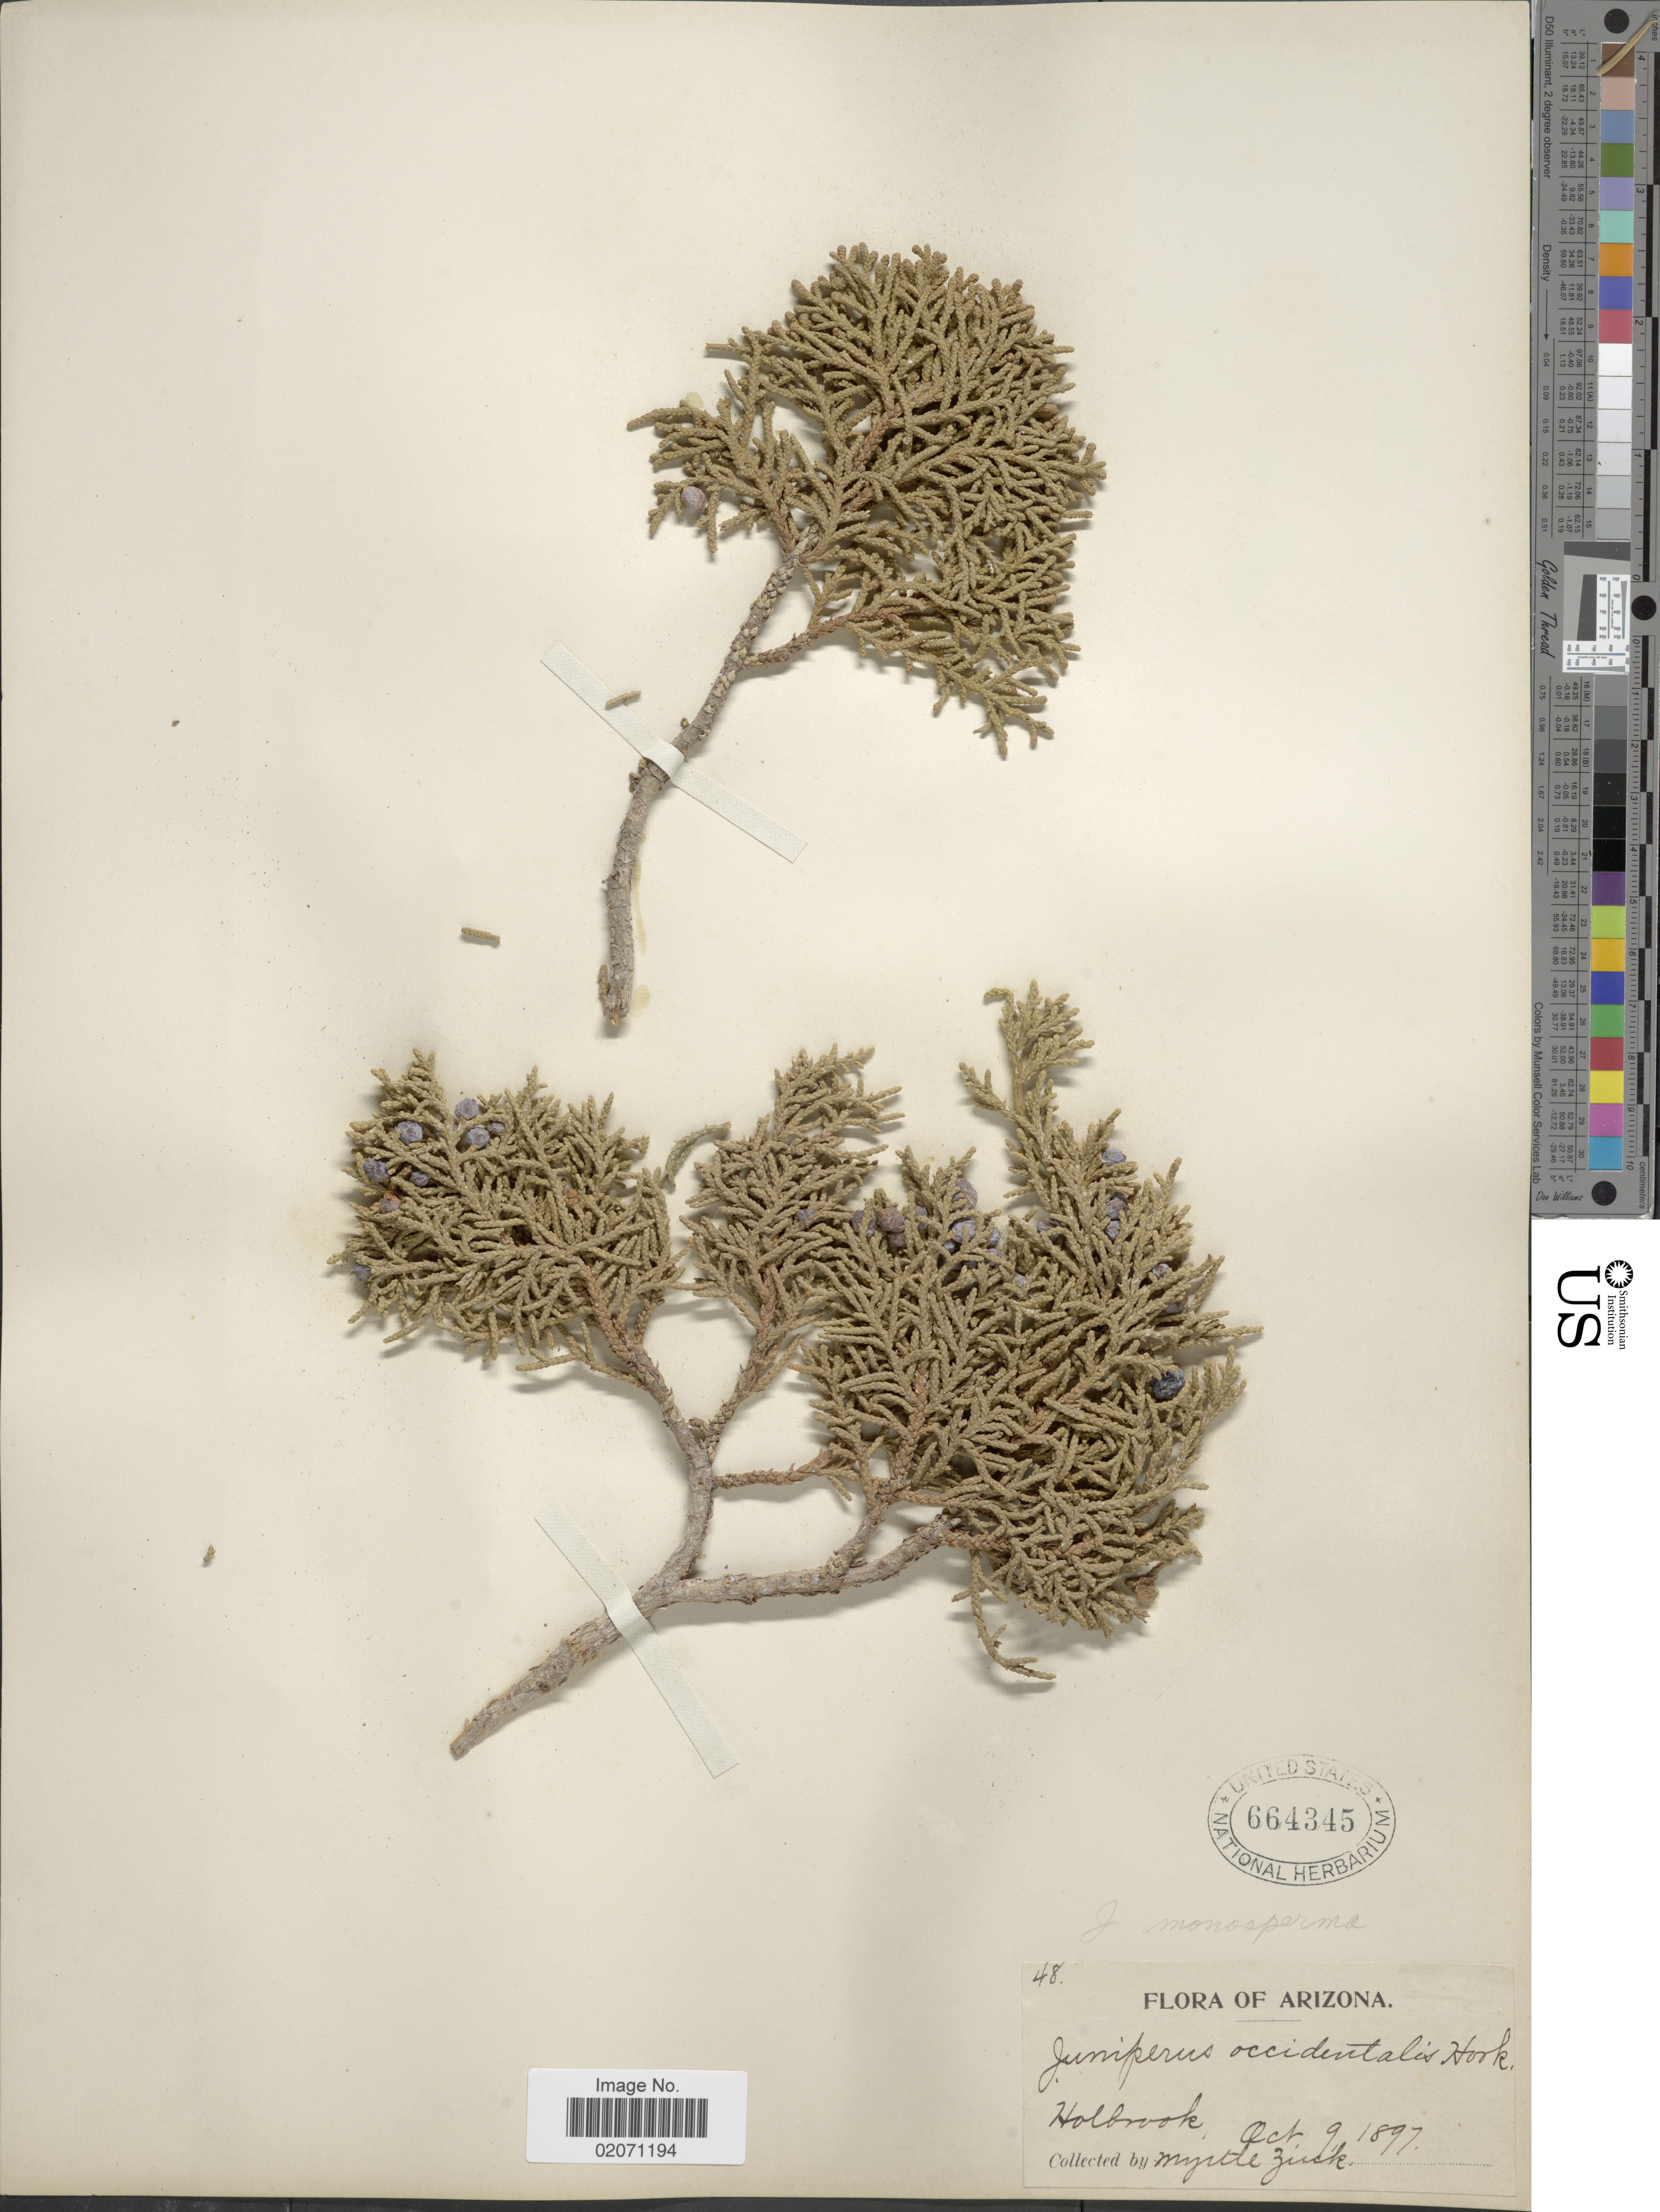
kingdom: Plantae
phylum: Tracheophyta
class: Pinopsida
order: Pinales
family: Cupressaceae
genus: Juniperus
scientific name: Juniperus monosperma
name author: (Engelm.) Sarg.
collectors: M. Zuck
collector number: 48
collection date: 1897-10-09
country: United States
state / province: Arizona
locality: Holbrook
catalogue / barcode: US 664345